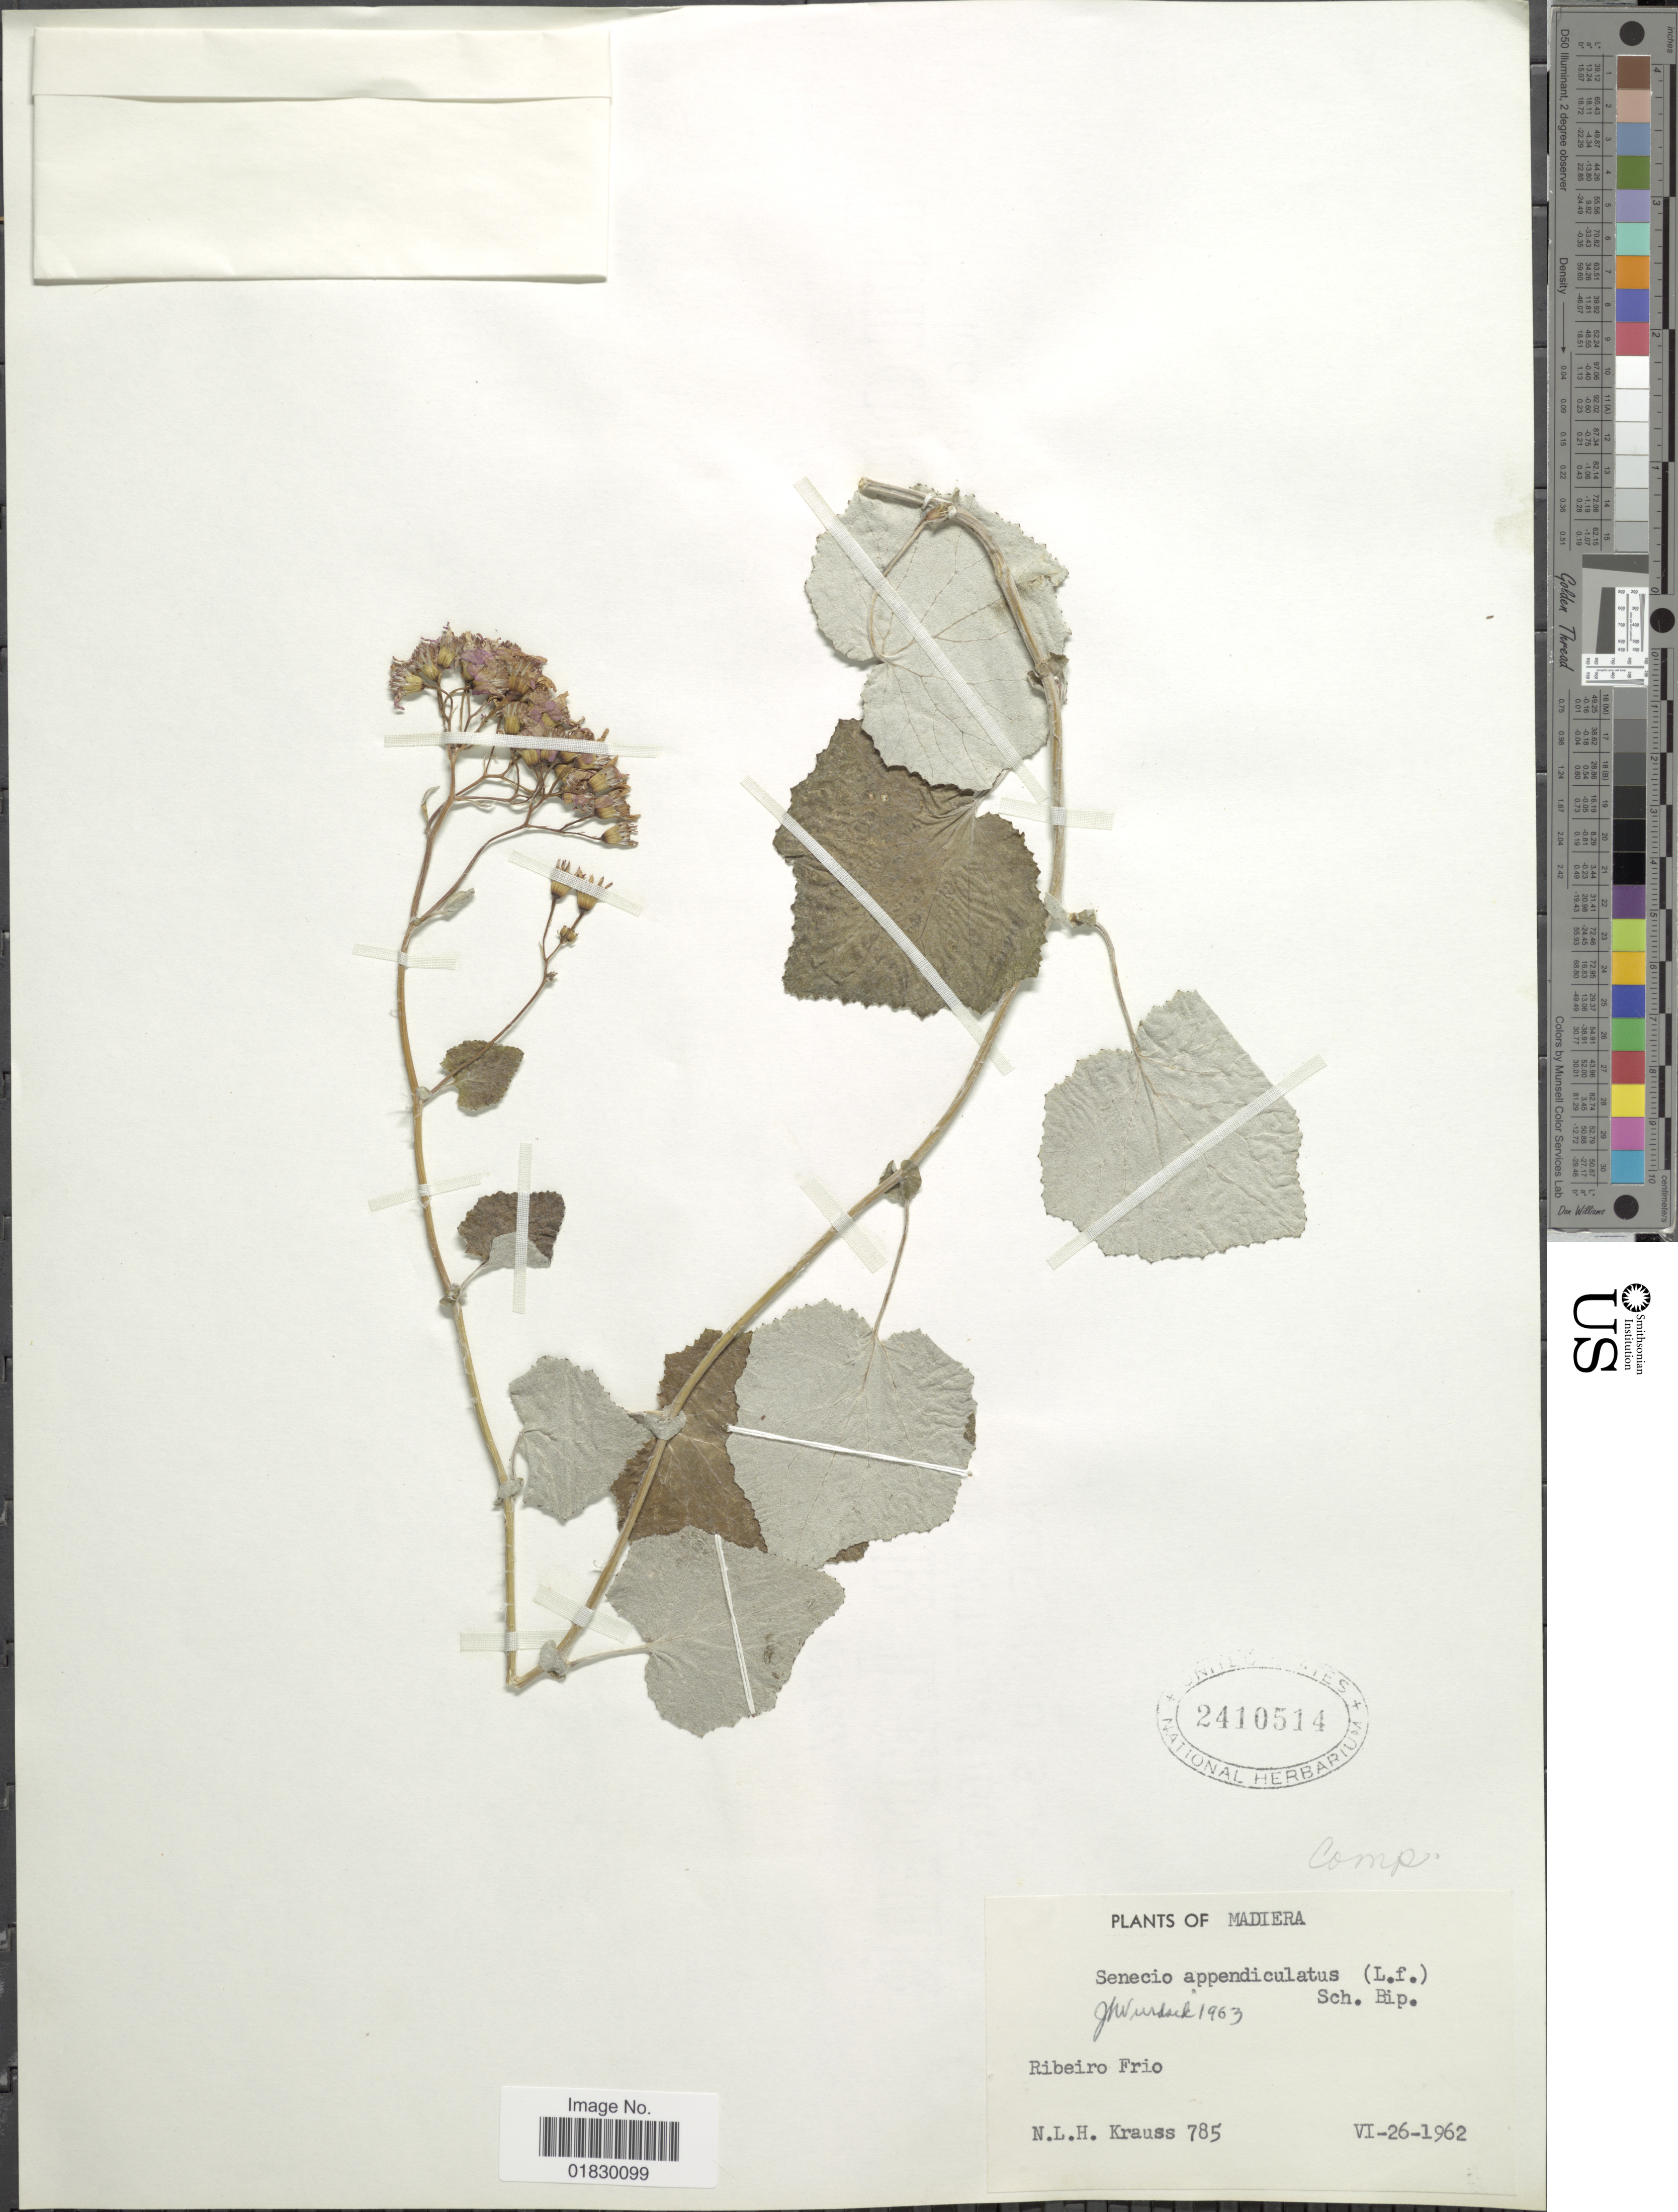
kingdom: Plantae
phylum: Tracheophyta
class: Magnoliopsida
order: Asterales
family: Asteraceae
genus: Pericallis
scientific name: Pericallis appendiculata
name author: (L. f.) B. Nord.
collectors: N. Krauss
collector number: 785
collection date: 1962-06-26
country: Portugal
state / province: Madeira (Aut. Reg.)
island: Madeira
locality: Madiera, Ribeiro Frio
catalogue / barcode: US 2410514